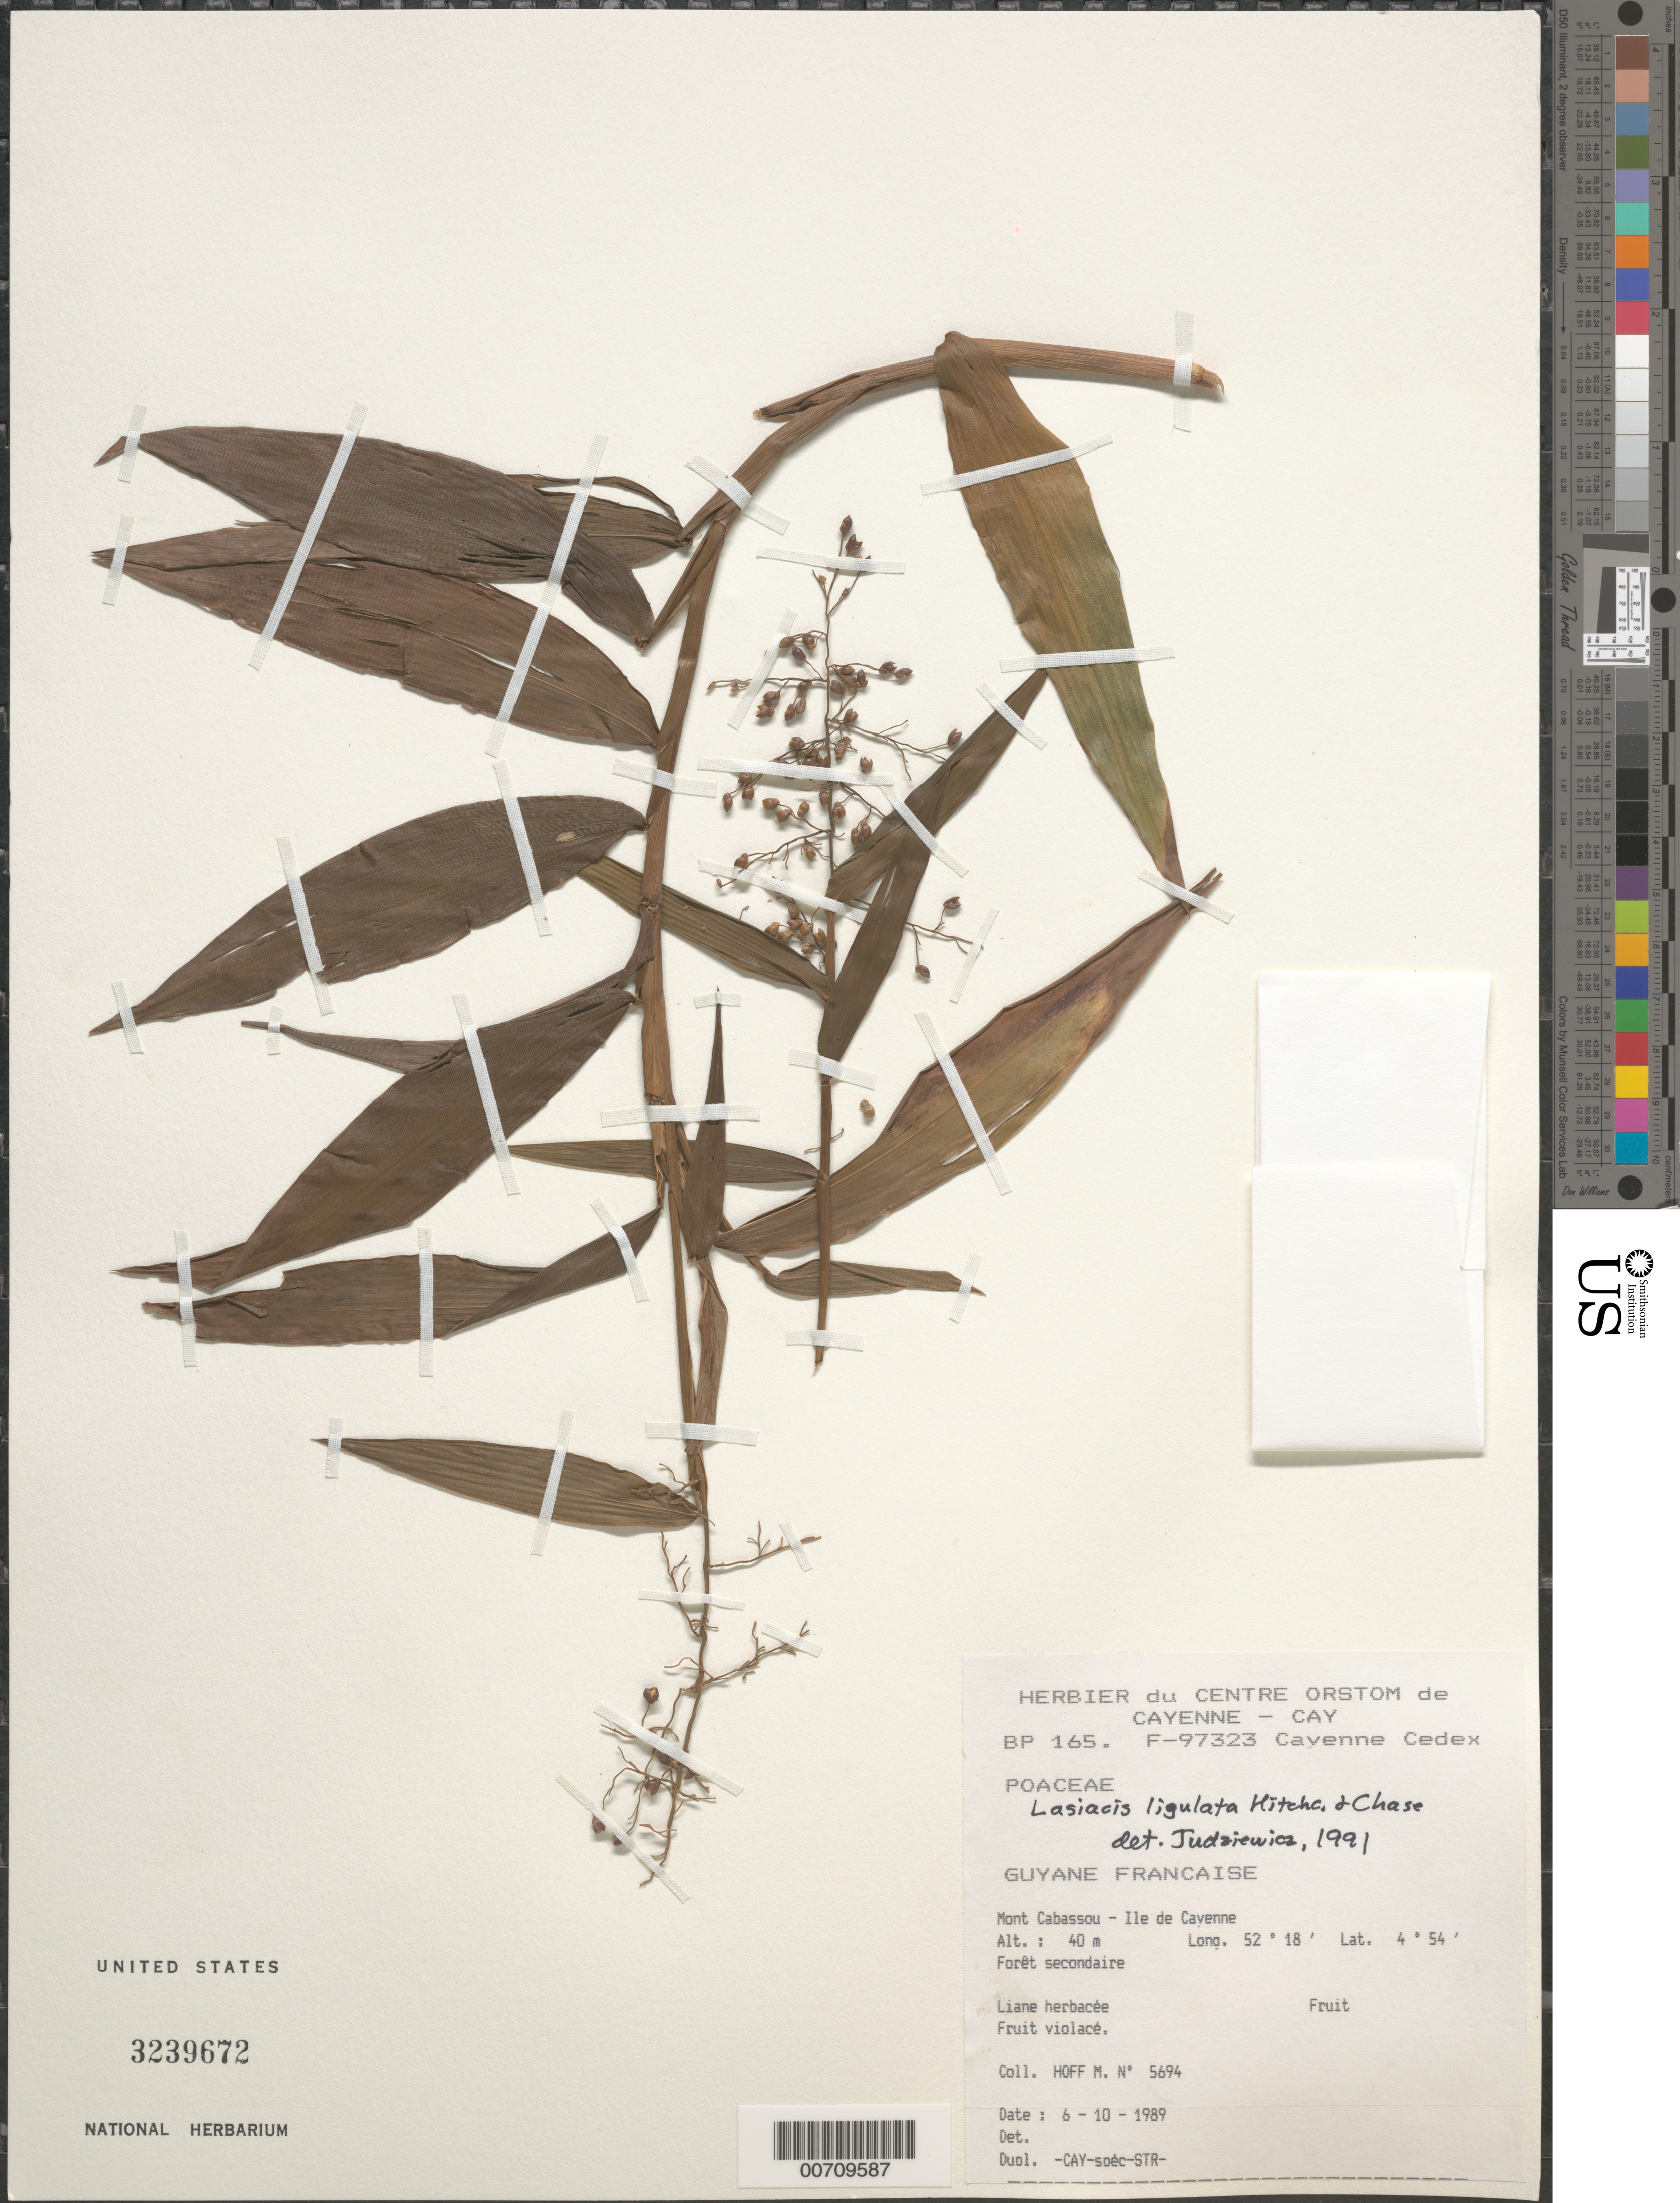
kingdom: Plantae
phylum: Tracheophyta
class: Liliopsida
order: Poales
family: Poaceae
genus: Lasiacis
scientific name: Lasiacis ligulata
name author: Hitchc. & Chase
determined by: Judziewicz, E. J.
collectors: M. Hoff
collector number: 5694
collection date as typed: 6-Oct-89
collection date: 1989-10-06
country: French Guiana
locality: Mont Cabassou, Ile de Cayenne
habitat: Secondary forest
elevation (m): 40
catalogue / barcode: US 3239672